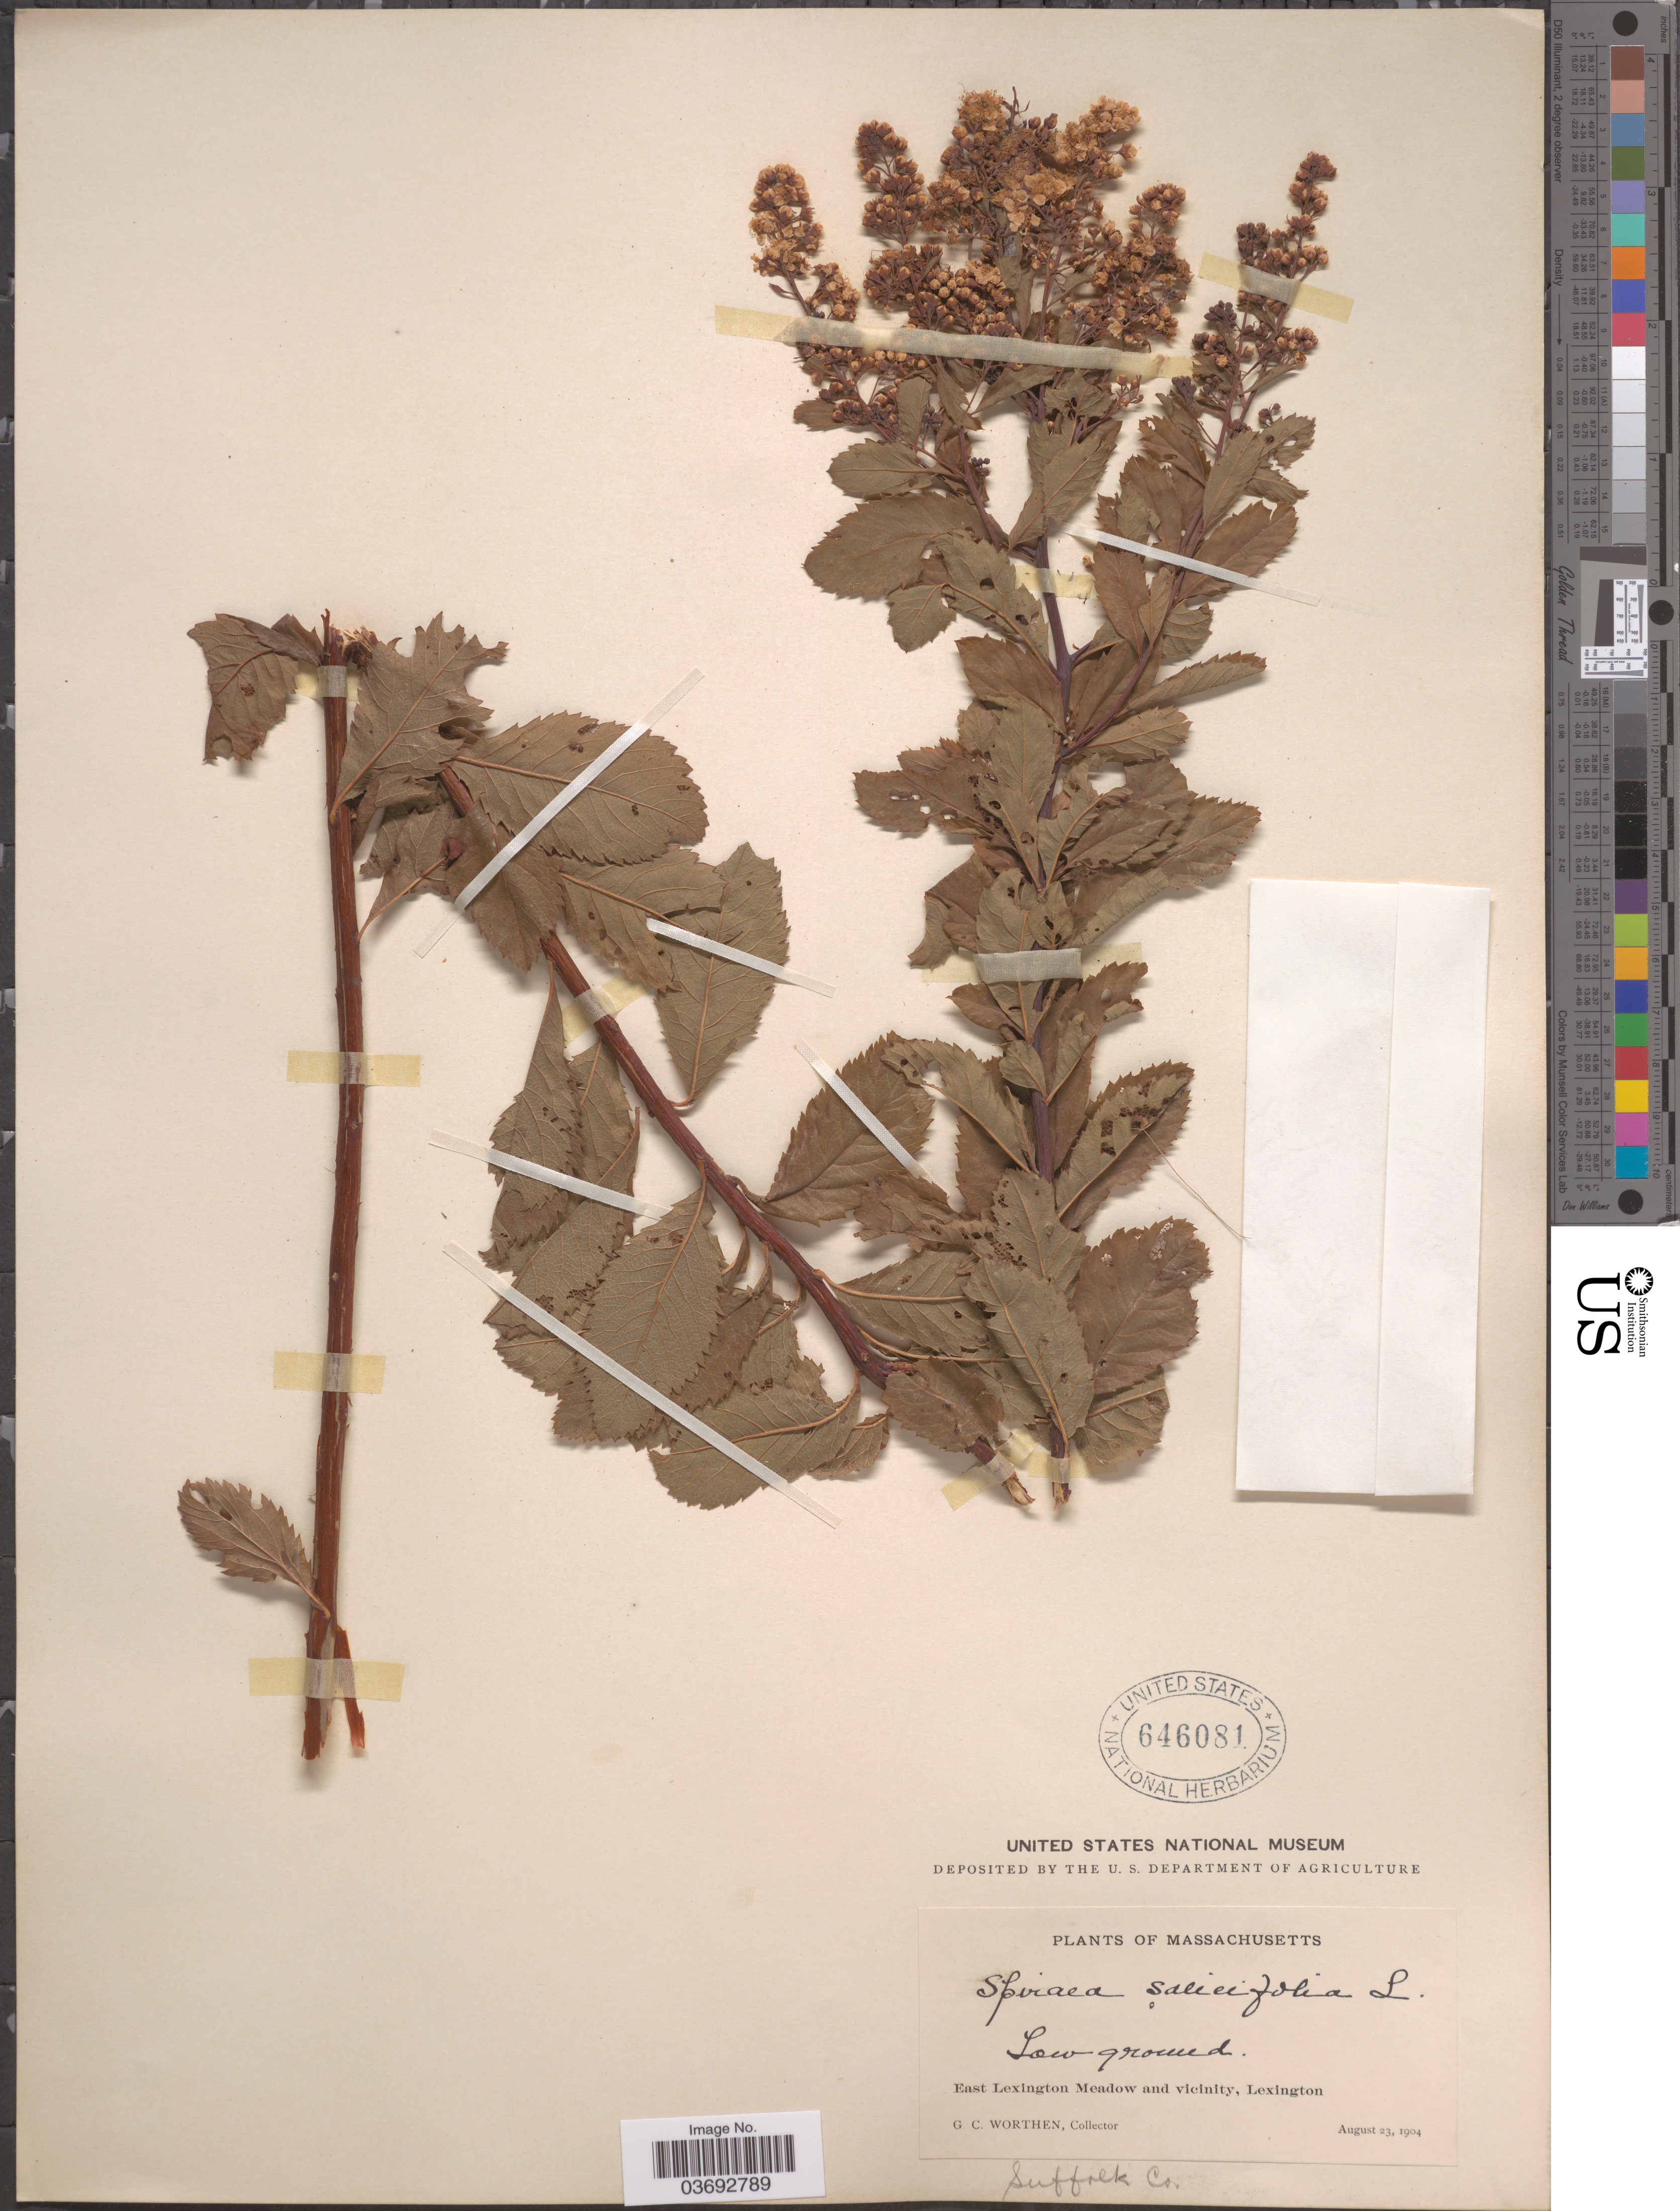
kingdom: Plantae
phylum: Tracheophyta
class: Magnoliopsida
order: Rosales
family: Rosaceae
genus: Spiraea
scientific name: Spiraea salicifolia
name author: L.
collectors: G. Worthen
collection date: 1904-08-23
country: United States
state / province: Massachusetts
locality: East Lexington Meadow and vicinity, Lexington. Suffolk Co.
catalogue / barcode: US 646081